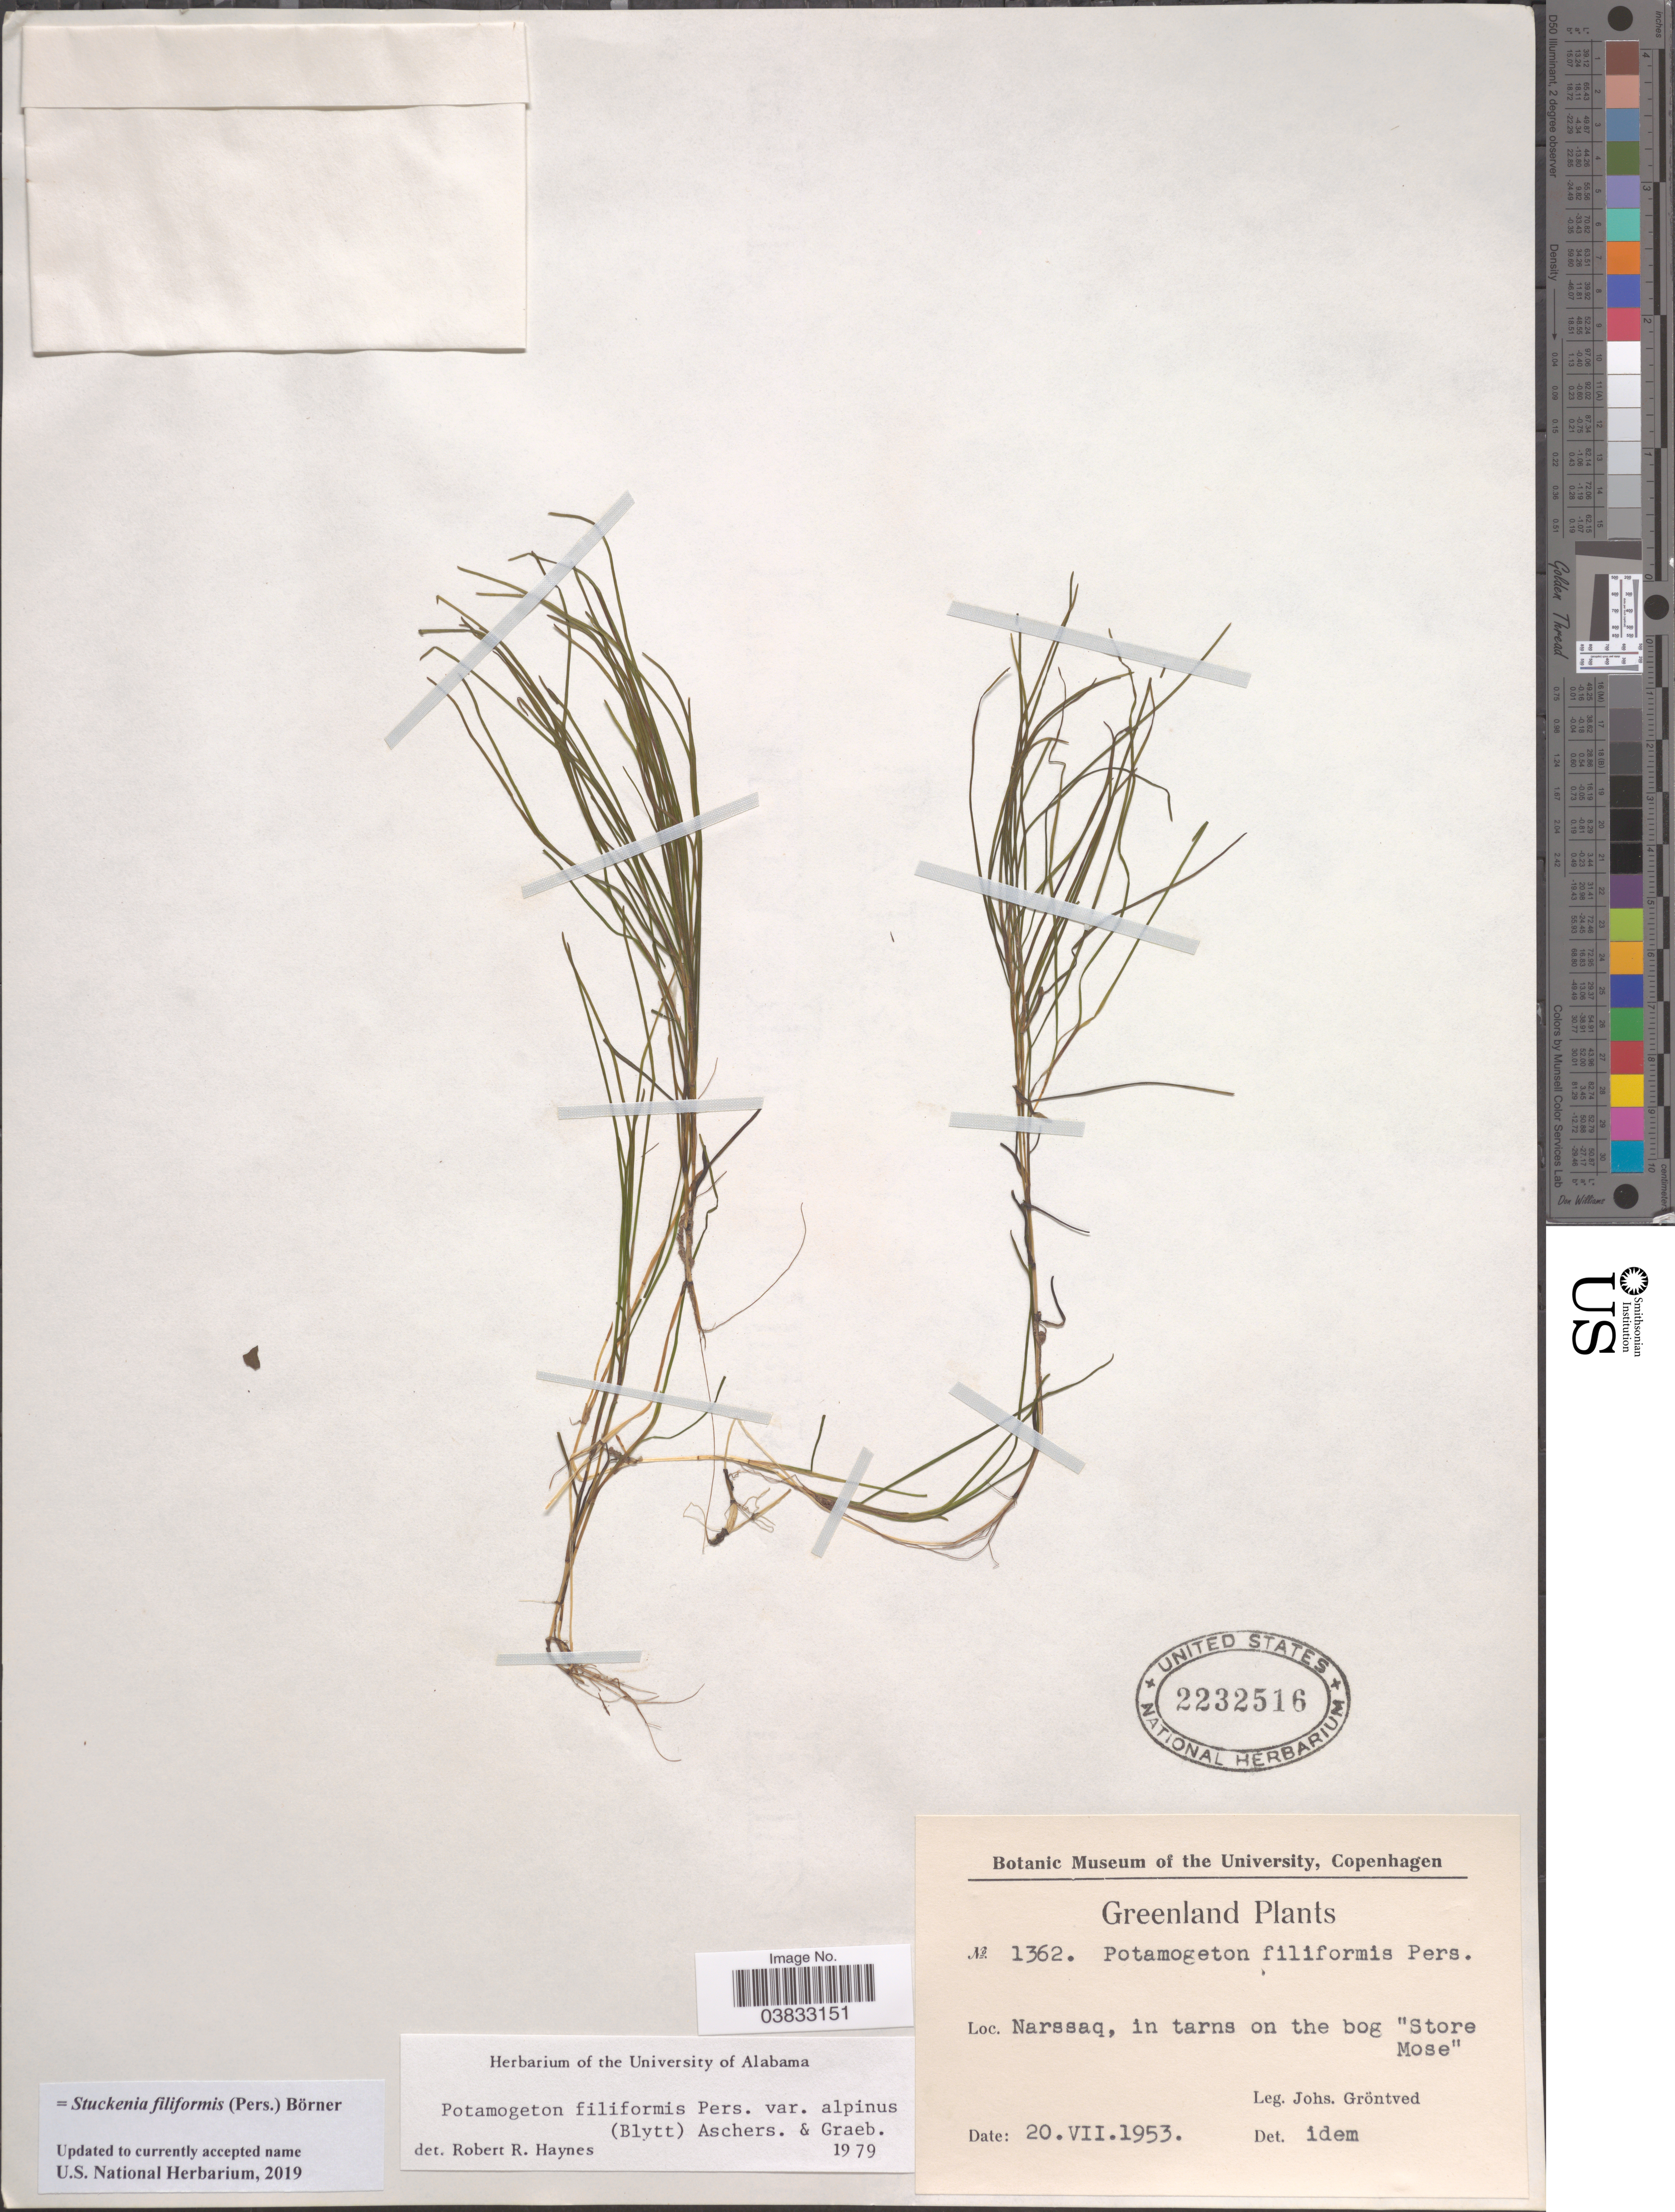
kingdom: Plantae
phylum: Tracheophyta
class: Liliopsida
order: Alismatales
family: Potamogetonaceae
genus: Stuckenia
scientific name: Stuckenia filiformis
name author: (Pers.) Börner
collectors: J. Gröntved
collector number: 1362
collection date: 1953-07-20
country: Greenland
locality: Narssaq, in tarns on the bog "Store Mose".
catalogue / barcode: US 2232516